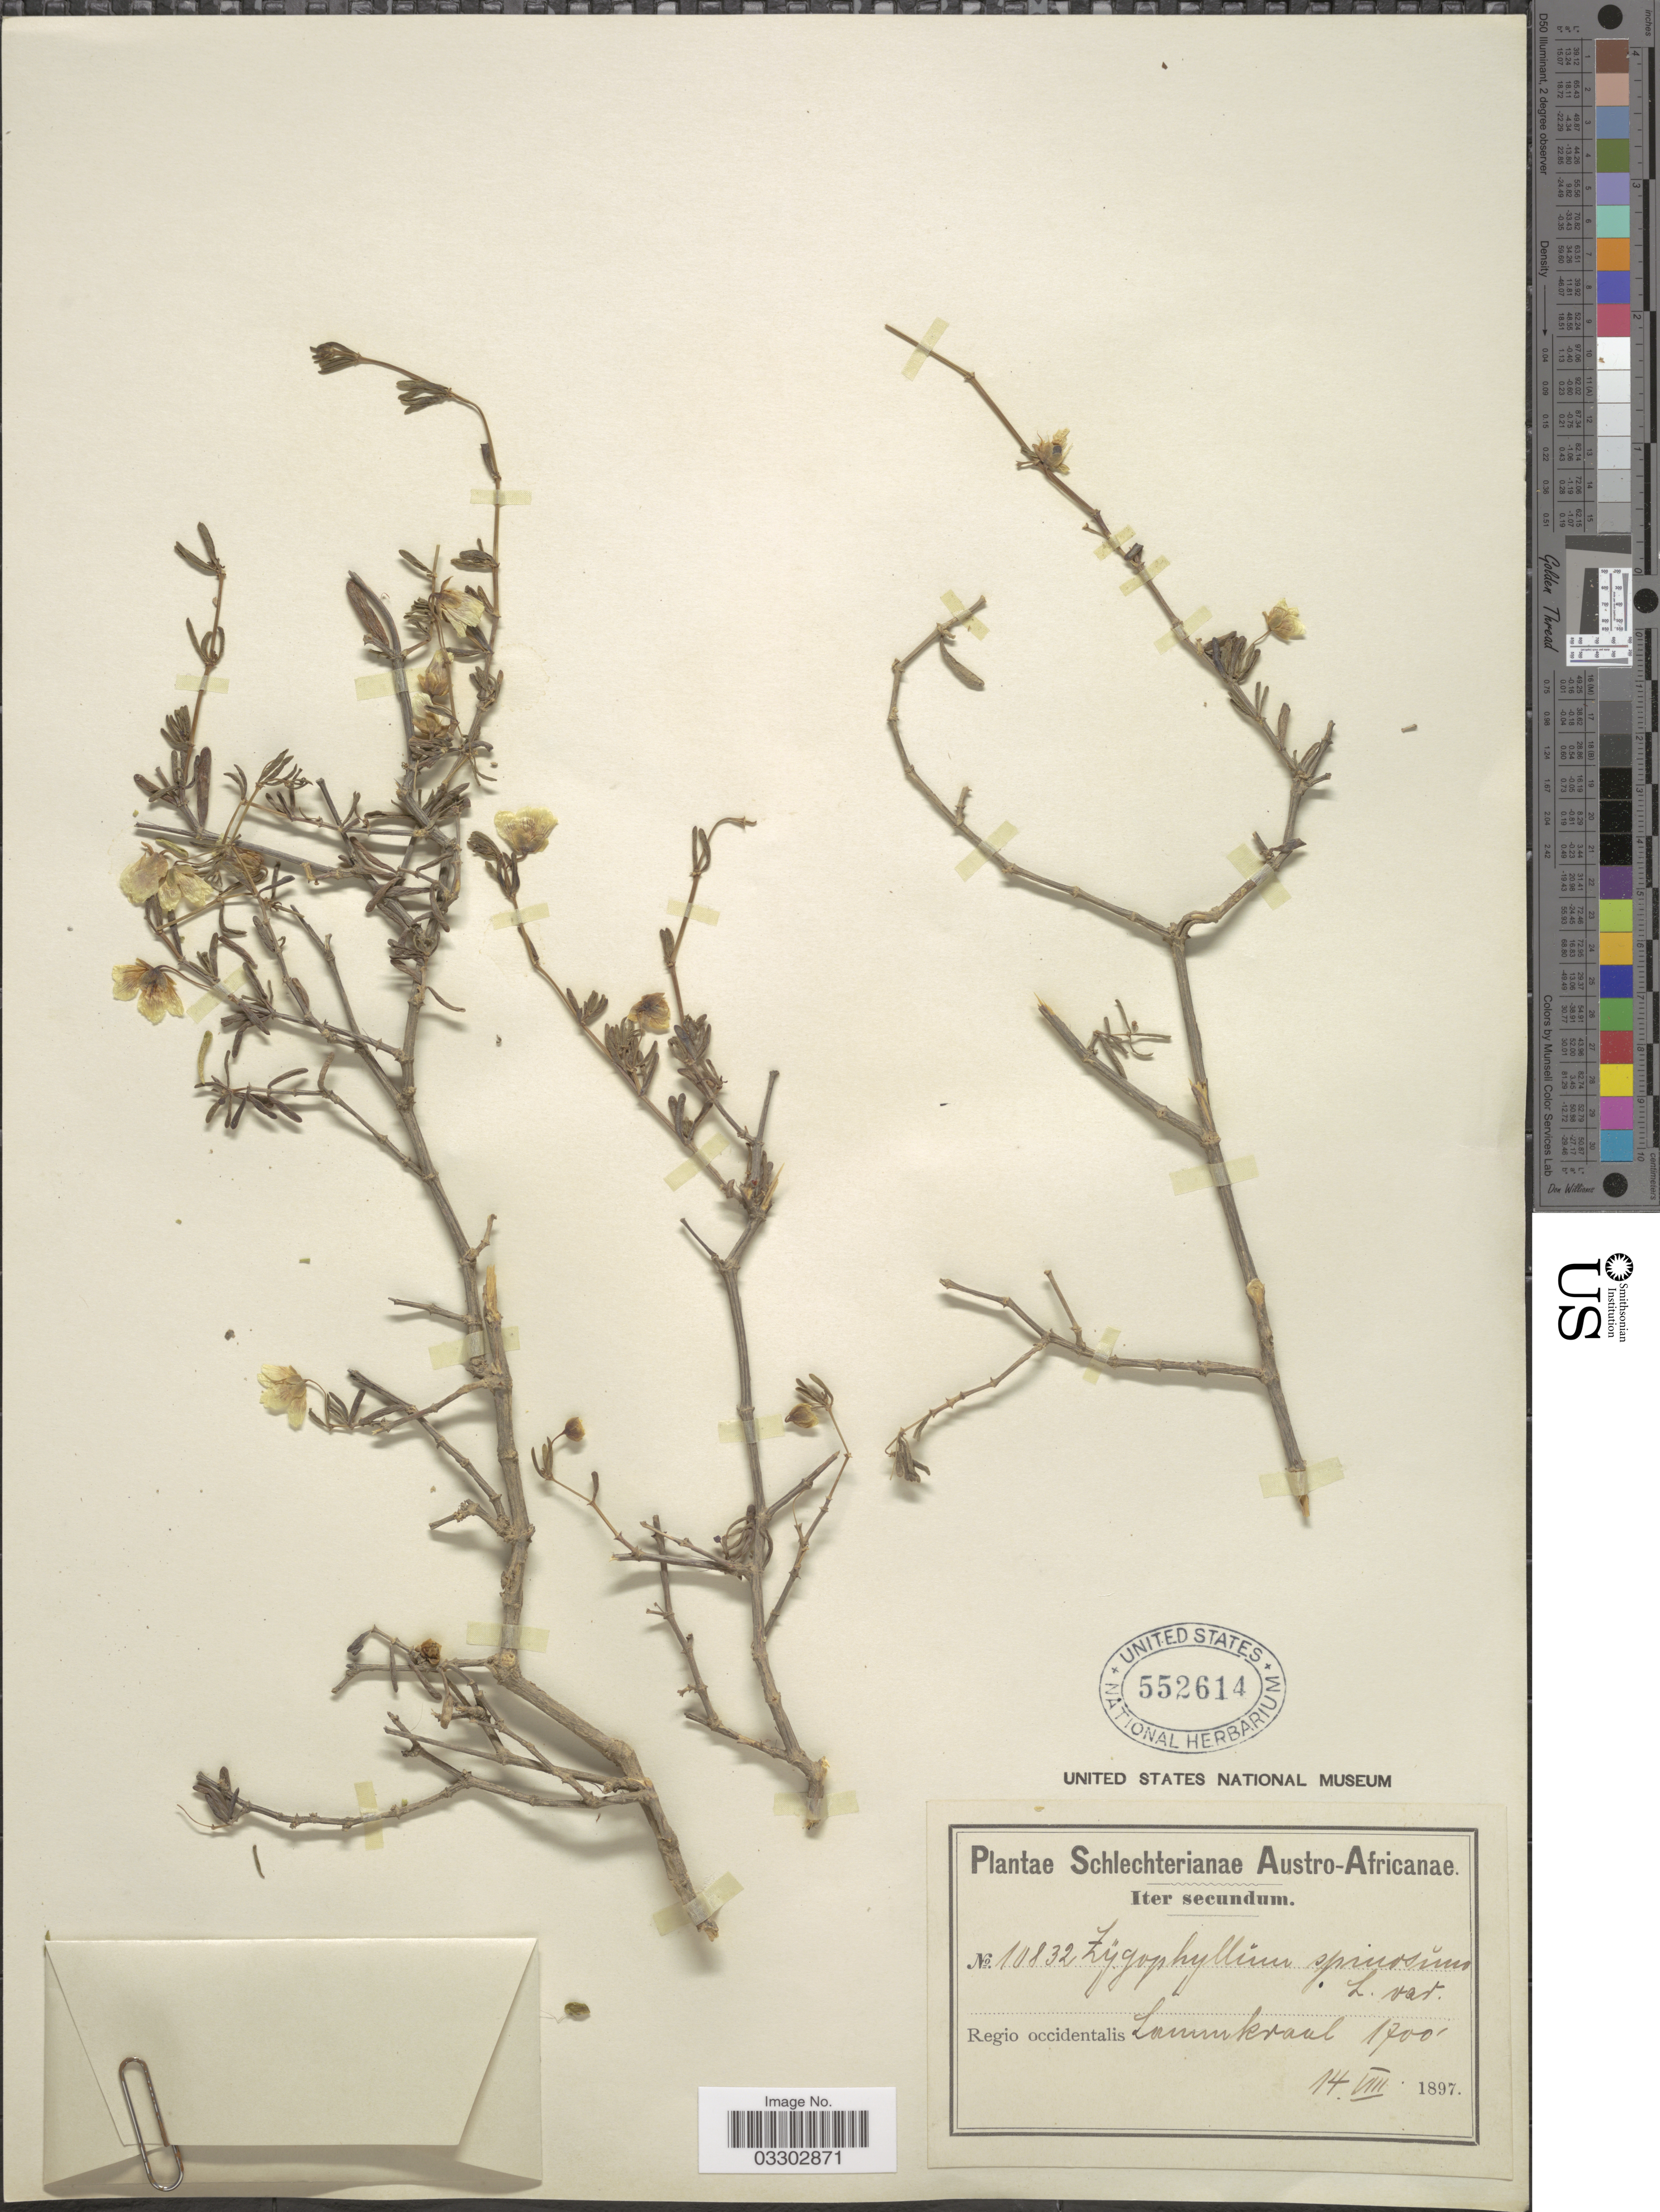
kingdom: Plantae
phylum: Tracheophyta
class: Magnoliopsida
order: Zygophyllales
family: Zygophyllaceae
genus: Roepera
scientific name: Roepera spinosa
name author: (L.) Beier & Thulin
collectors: Schlechter, --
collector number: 10832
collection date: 1897-08-14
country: South Africa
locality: Austro-Africanae. Regio occidentalis. Lummkraal.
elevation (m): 518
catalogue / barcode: US 552614